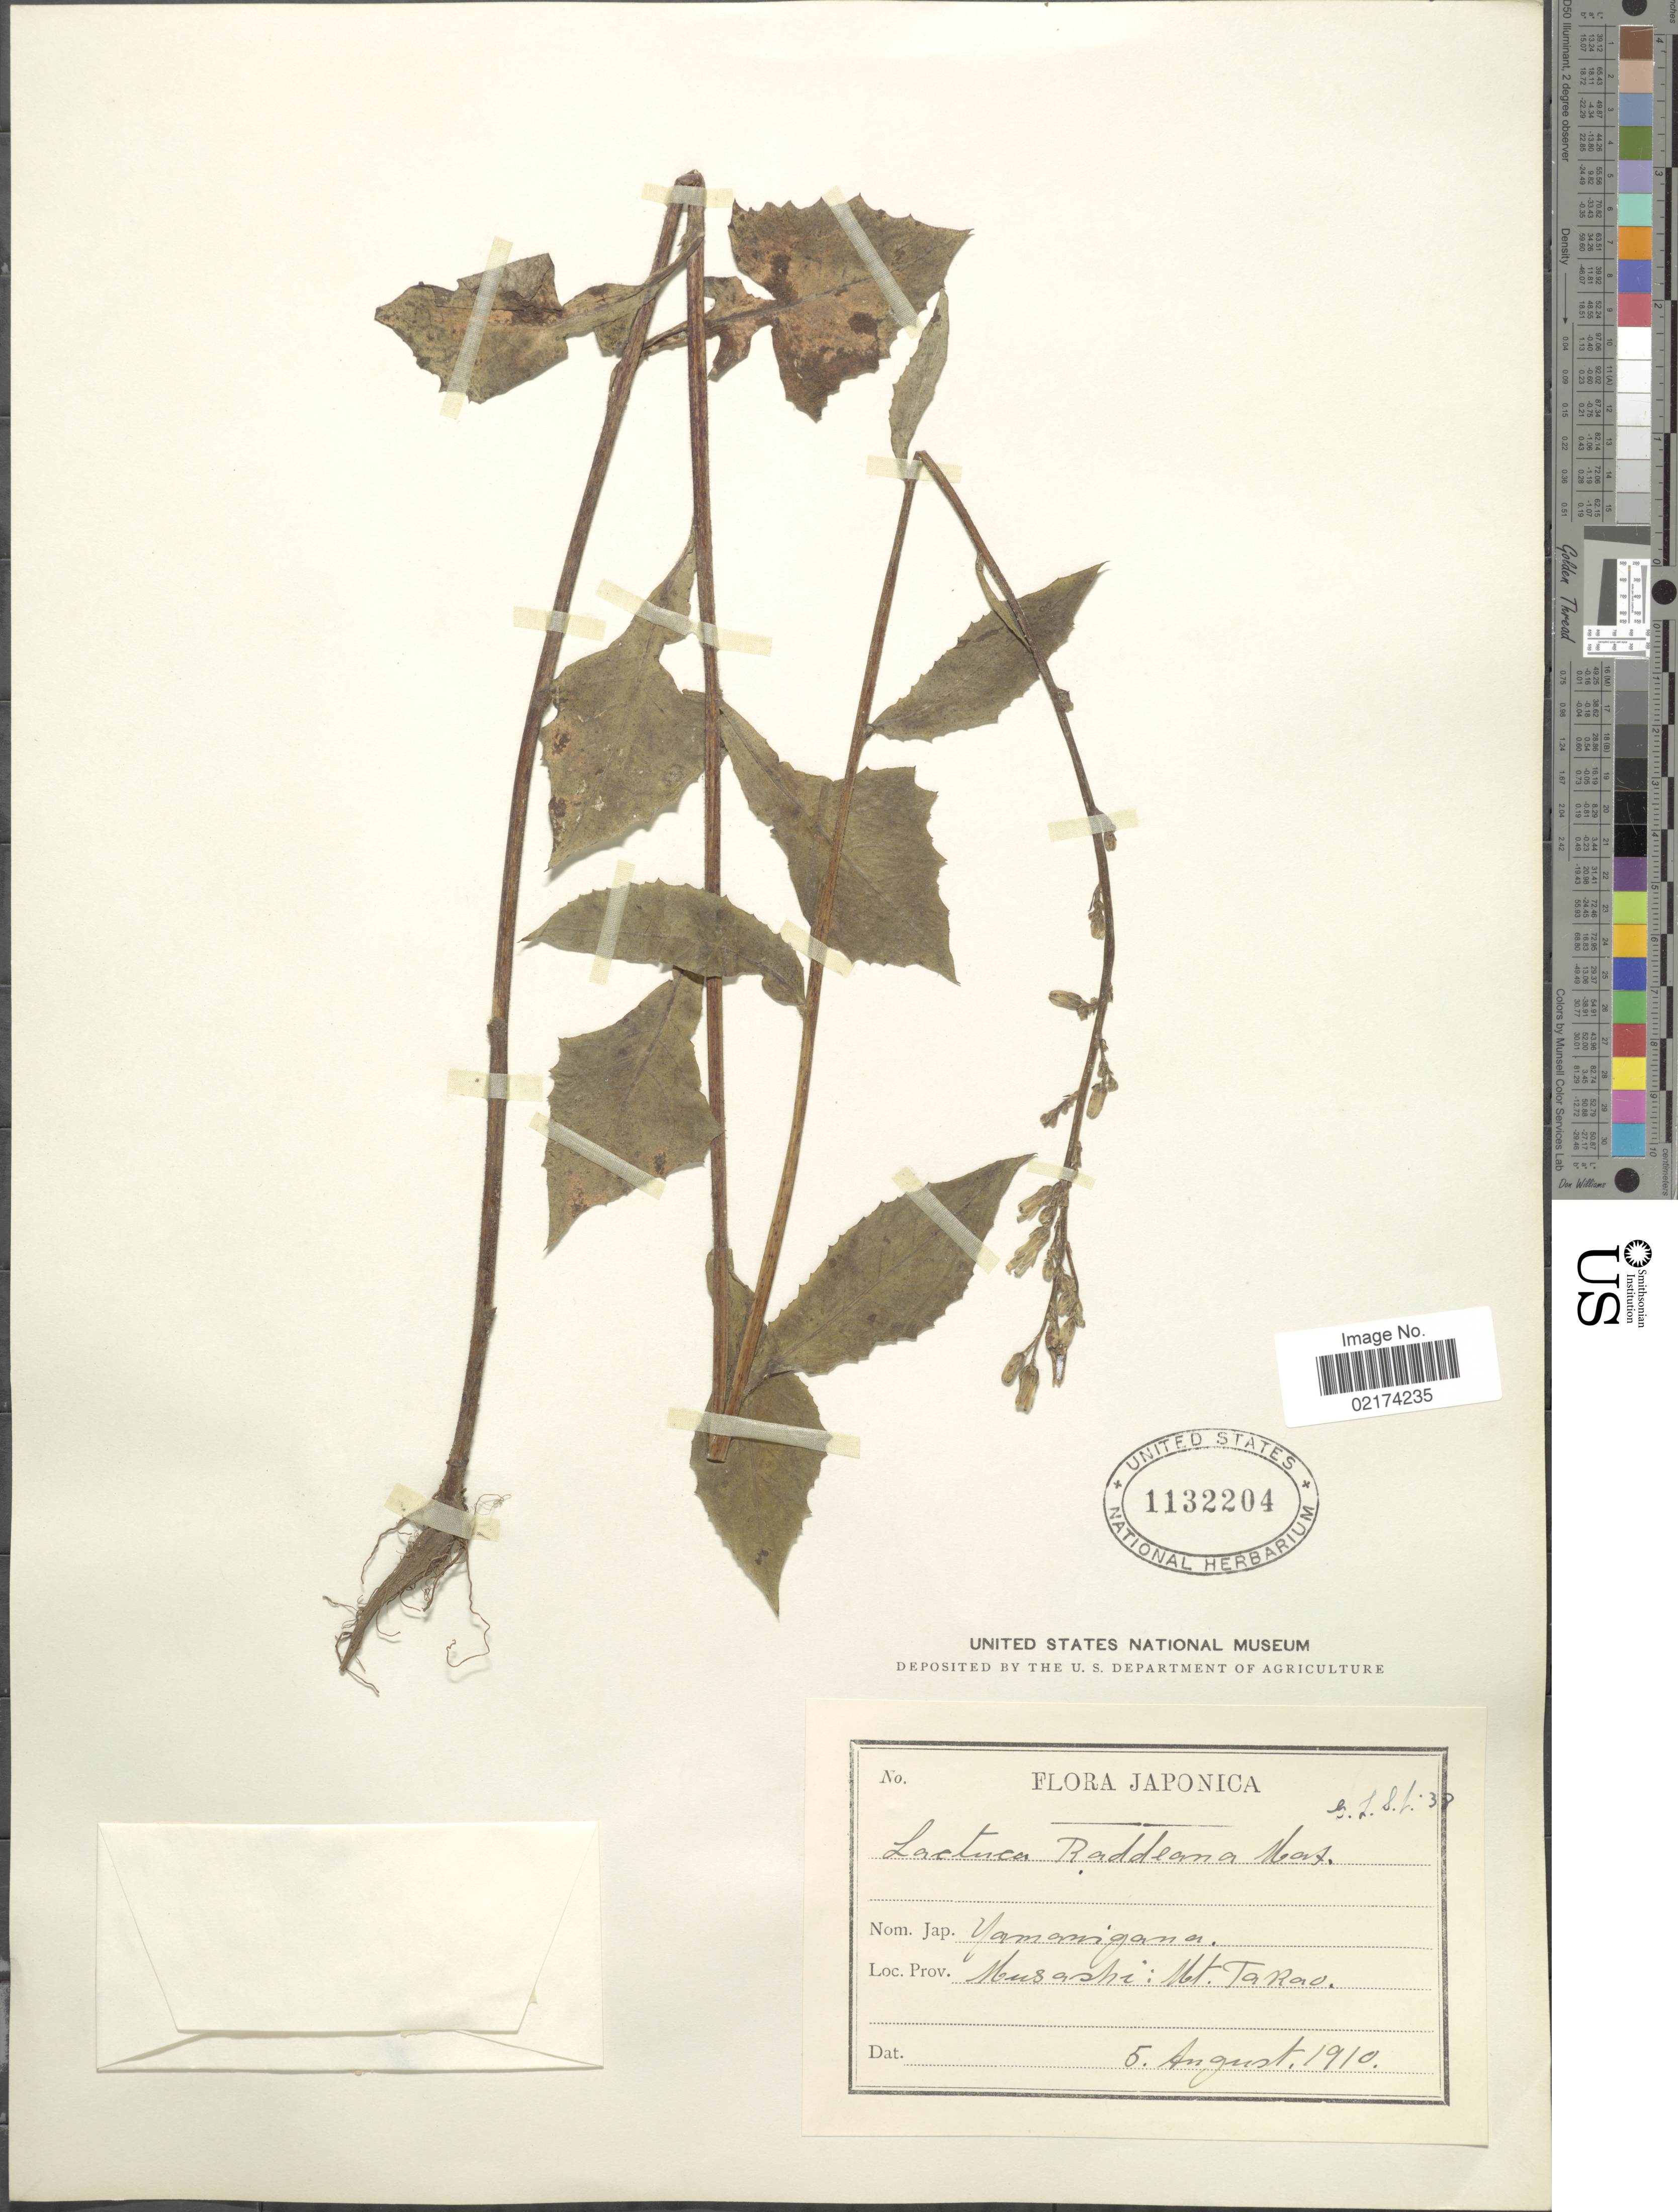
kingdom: Plantae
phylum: Tracheophyta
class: Magnoliopsida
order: Asterales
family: Asteraceae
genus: Lactuca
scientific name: Lactuca raddeana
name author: Maxim.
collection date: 1910-08-05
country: Japan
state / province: Tokyo, Federal City of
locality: Musashi, Mt. Takao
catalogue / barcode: US 1132204